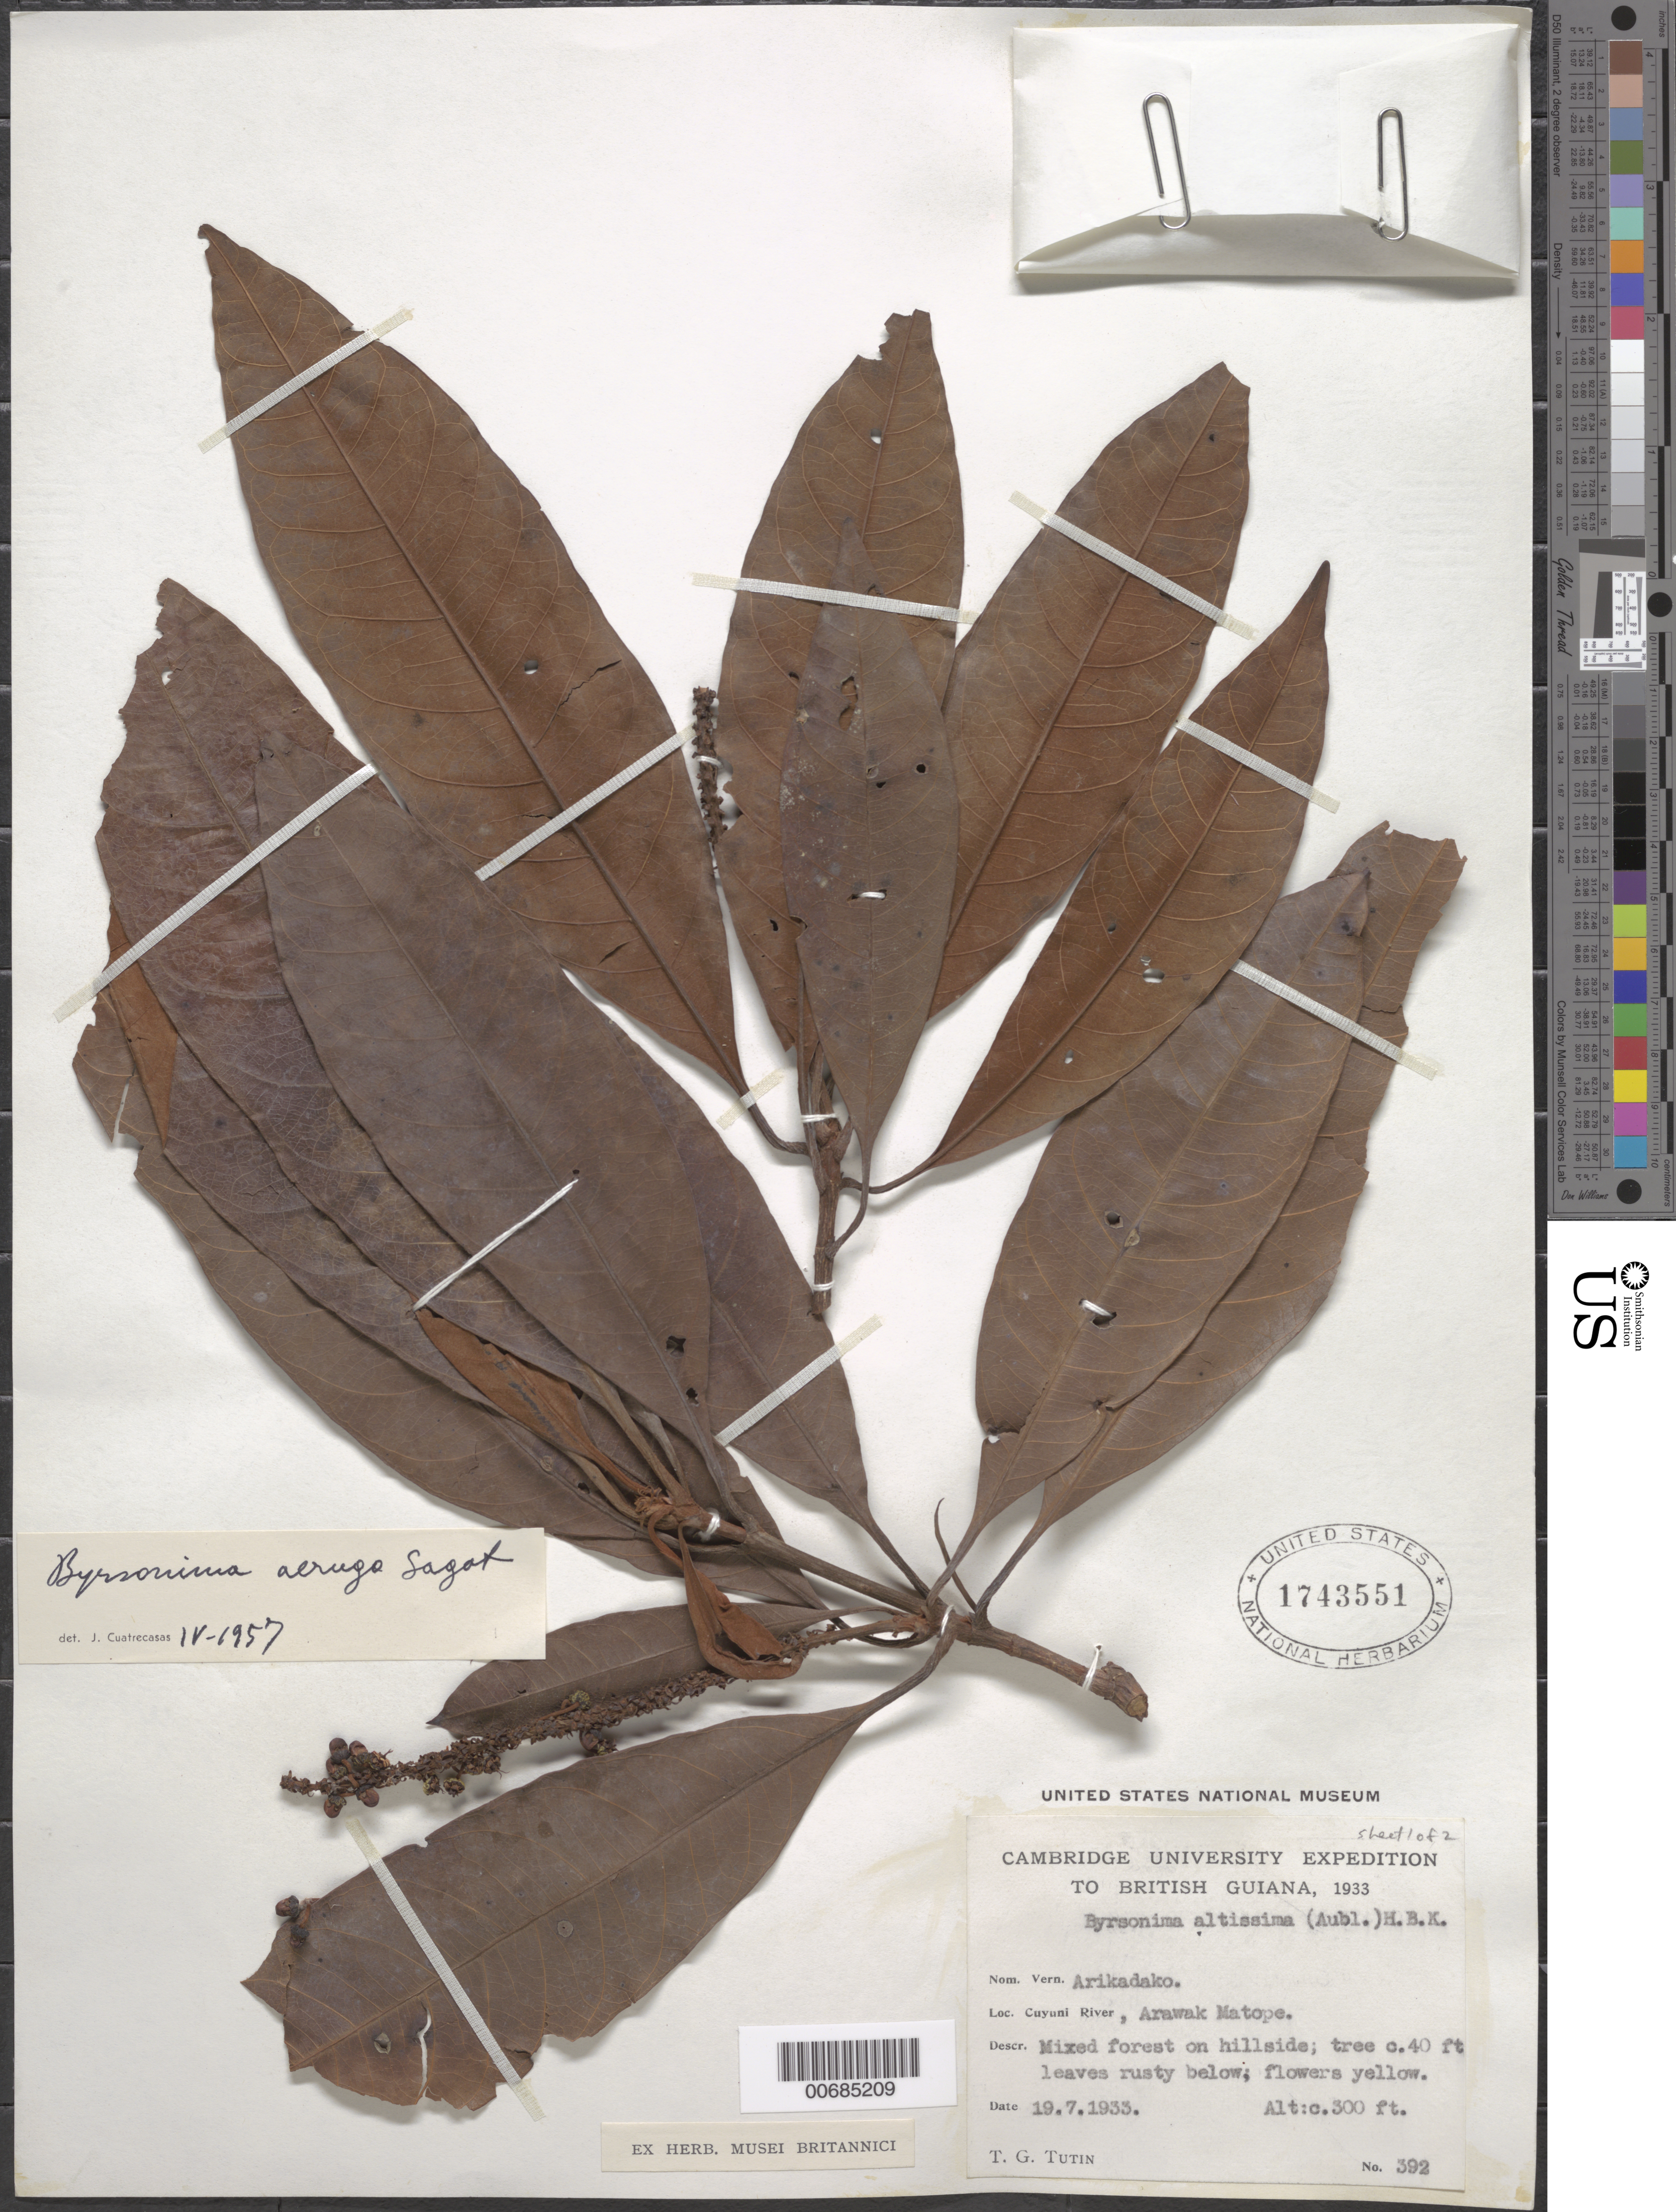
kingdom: Plantae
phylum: Tracheophyta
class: Magnoliopsida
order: Malpighiales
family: Malpighiaceae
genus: Byrsonima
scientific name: Byrsonima aerugo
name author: Sagot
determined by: Cuatrecasas, J.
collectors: T. G. Tutin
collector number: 392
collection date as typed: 19-Jul-33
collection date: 1933-07-19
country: Guyana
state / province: Cuyuni-Mazaruni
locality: Arawak Matope, Cuyuni R.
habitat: Mixed forest on hillside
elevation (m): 91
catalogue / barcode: US 1743551